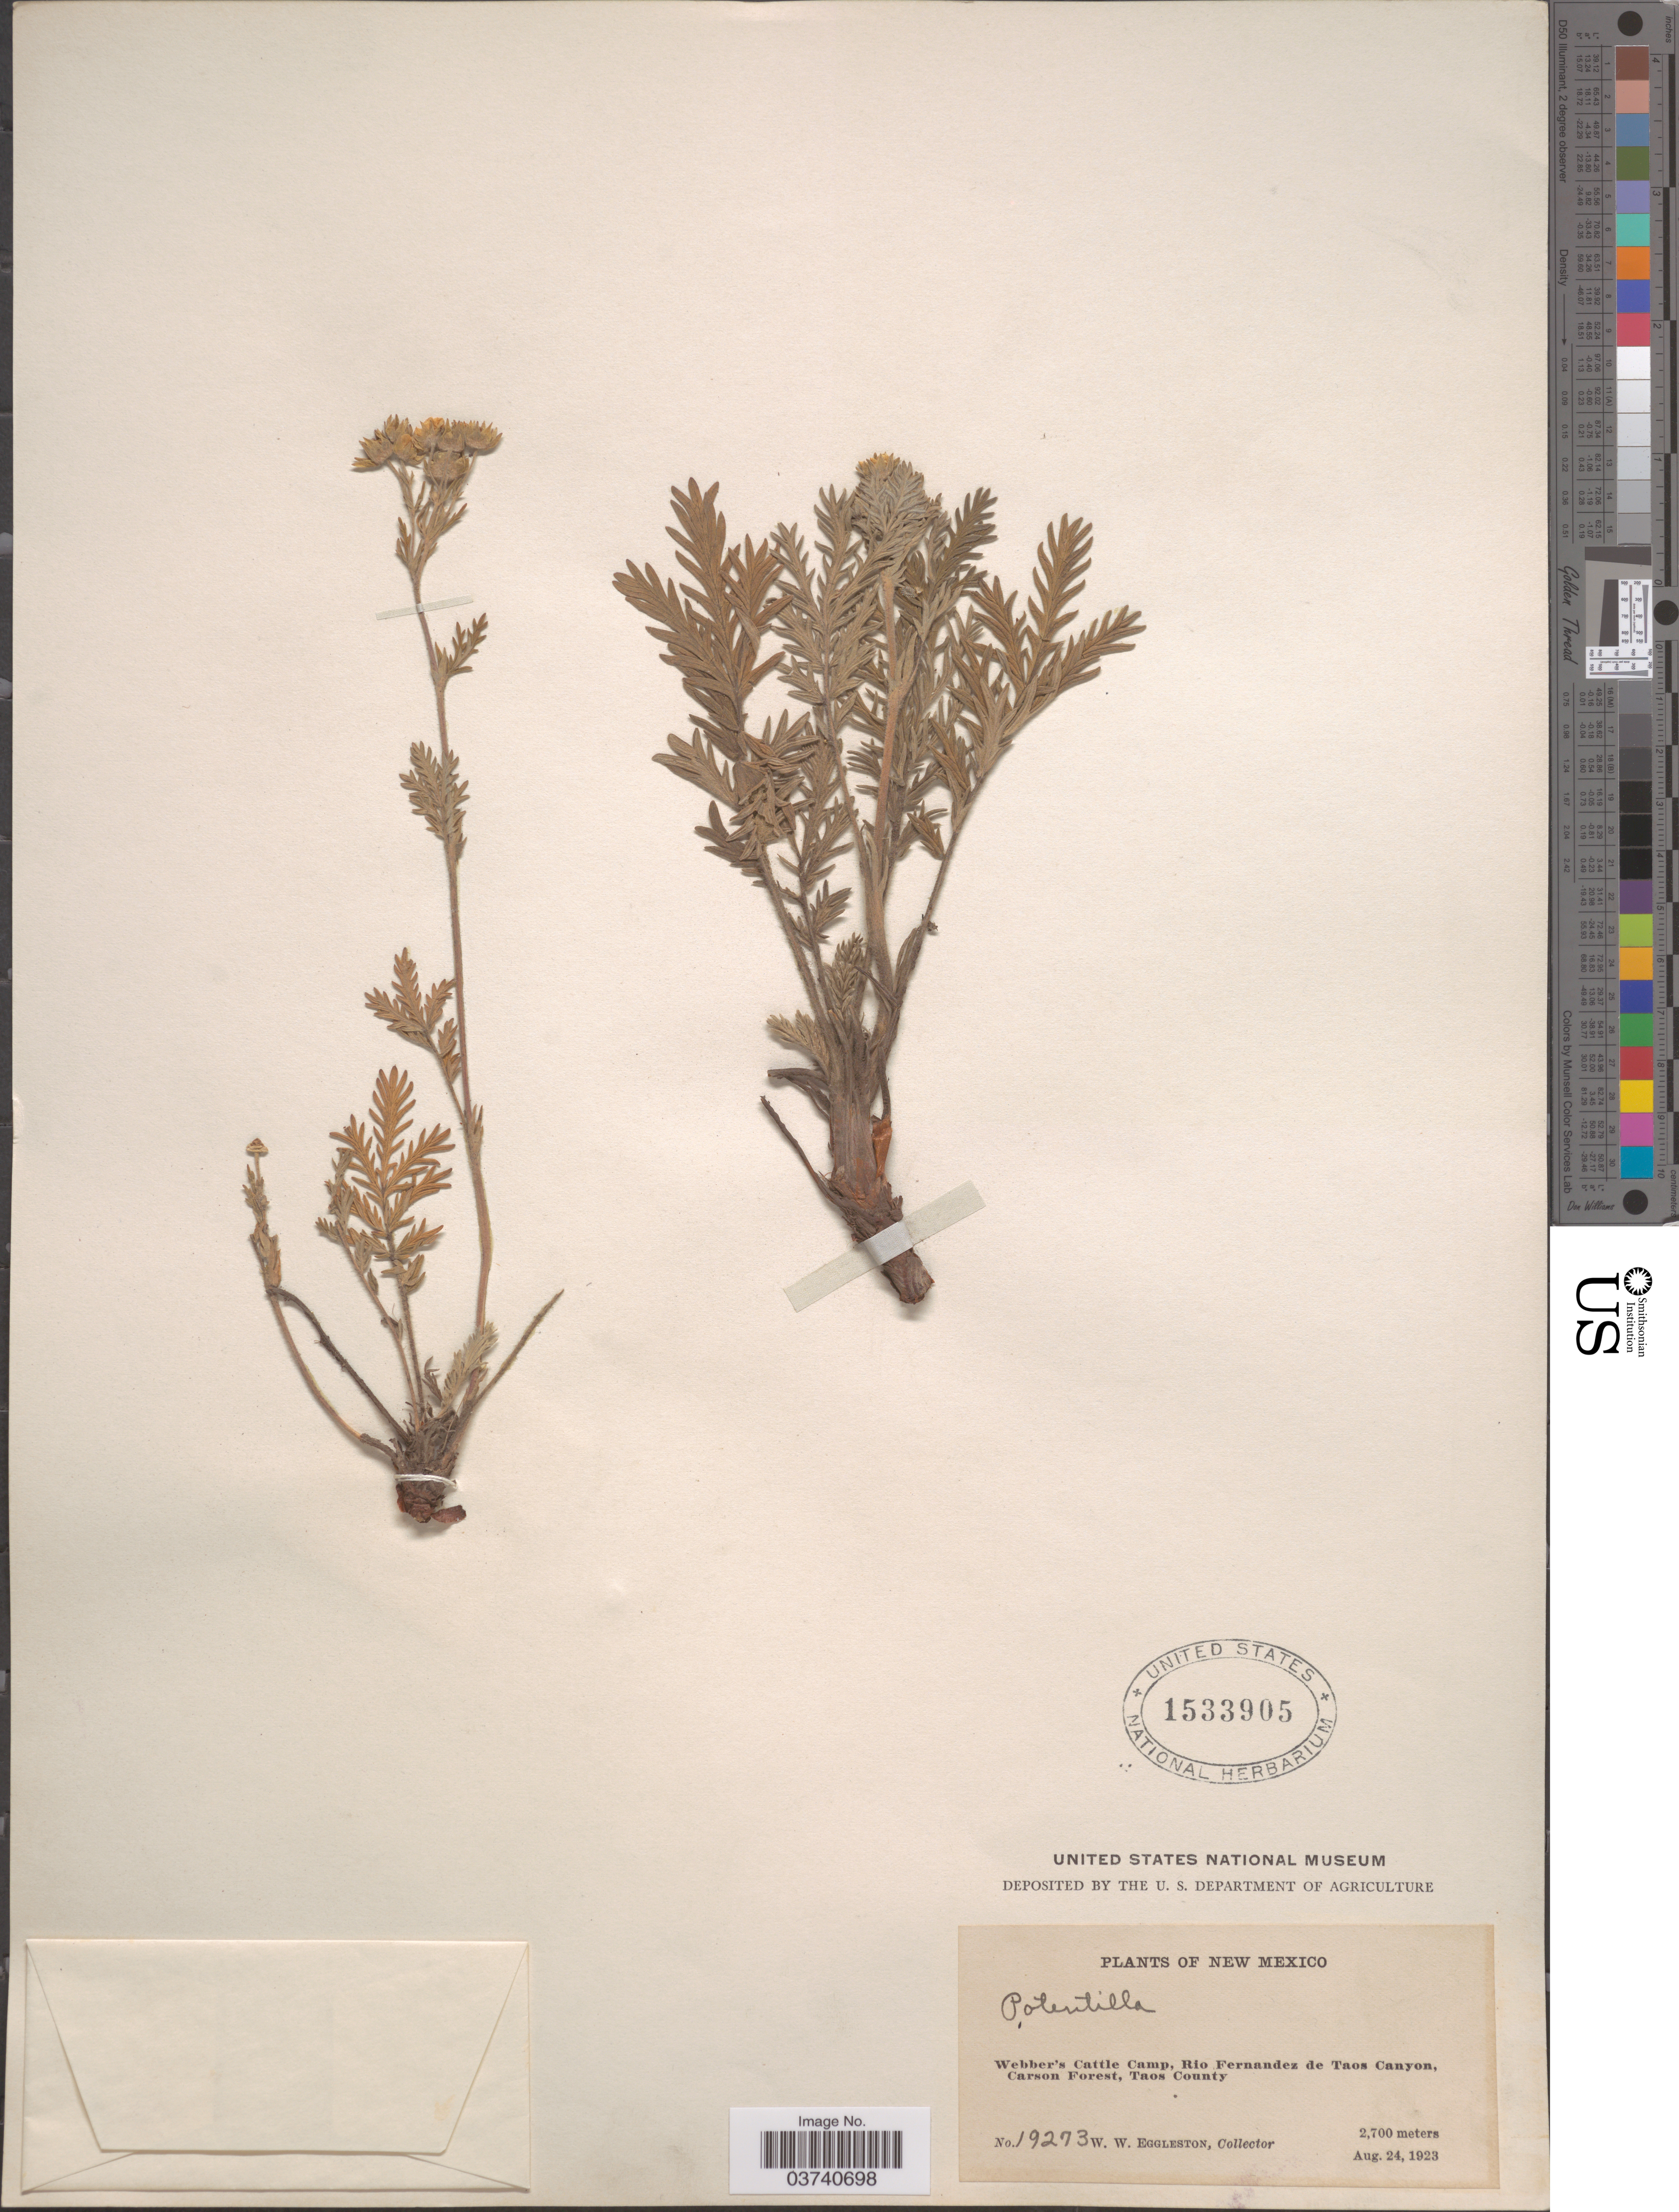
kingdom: Plantae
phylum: Tracheophyta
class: Magnoliopsida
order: Rosales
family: Rosaceae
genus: Potentilla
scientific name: Potentilla pensylvanica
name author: L.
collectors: W. W. Eggleston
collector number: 19273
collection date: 1923-08-24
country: United States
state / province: New Mexico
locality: Webber's Cattle Camp, Rio Fernandez de Taos Canyon, Carson Forest, Taos County.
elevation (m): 2700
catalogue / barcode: US 1533905